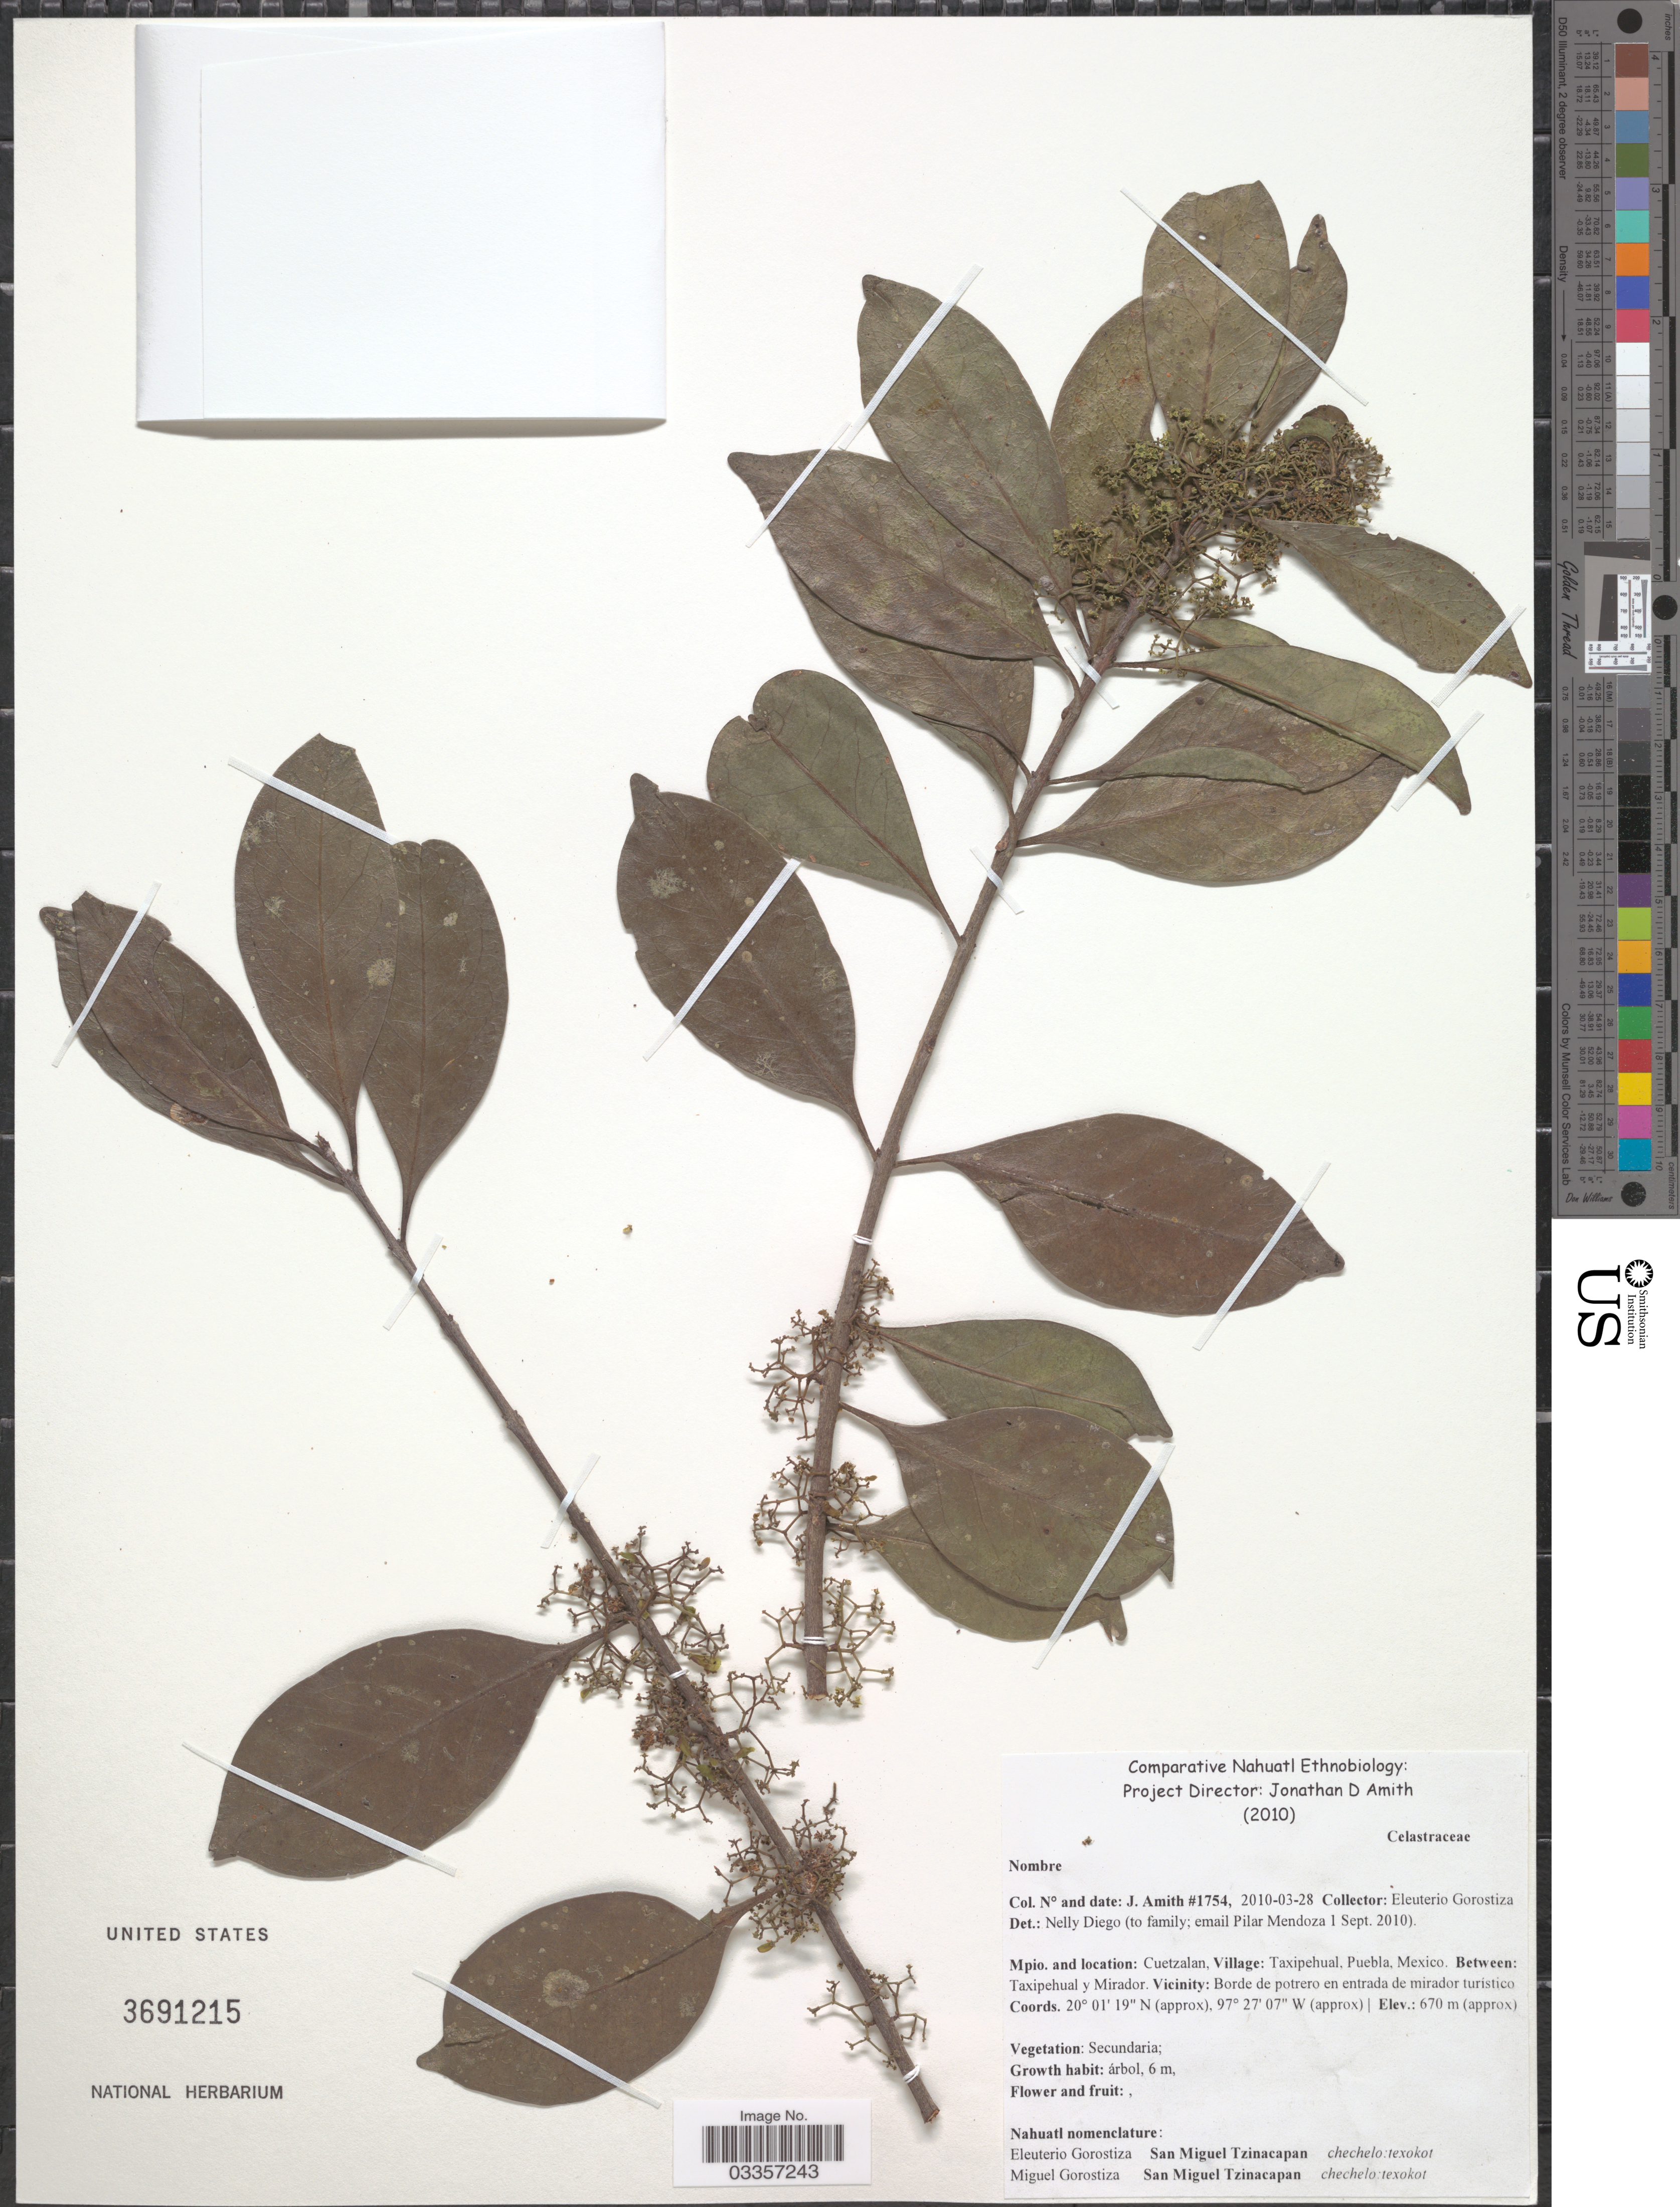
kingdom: Plantae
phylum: Tracheophyta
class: Magnoliopsida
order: Celastrales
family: Celastraceae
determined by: Diego Pérez, Nelly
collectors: E. Gorostiza S. & J. D. Amith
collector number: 1754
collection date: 2010-03-28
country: Mexico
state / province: Puebla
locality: Mpio.: Cuetzalan, Village: Taxipehual. Between: Taxipehual y Mirador. Vicinity: Borde de potrero en entrada de mirador turistico.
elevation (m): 670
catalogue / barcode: US 3691215